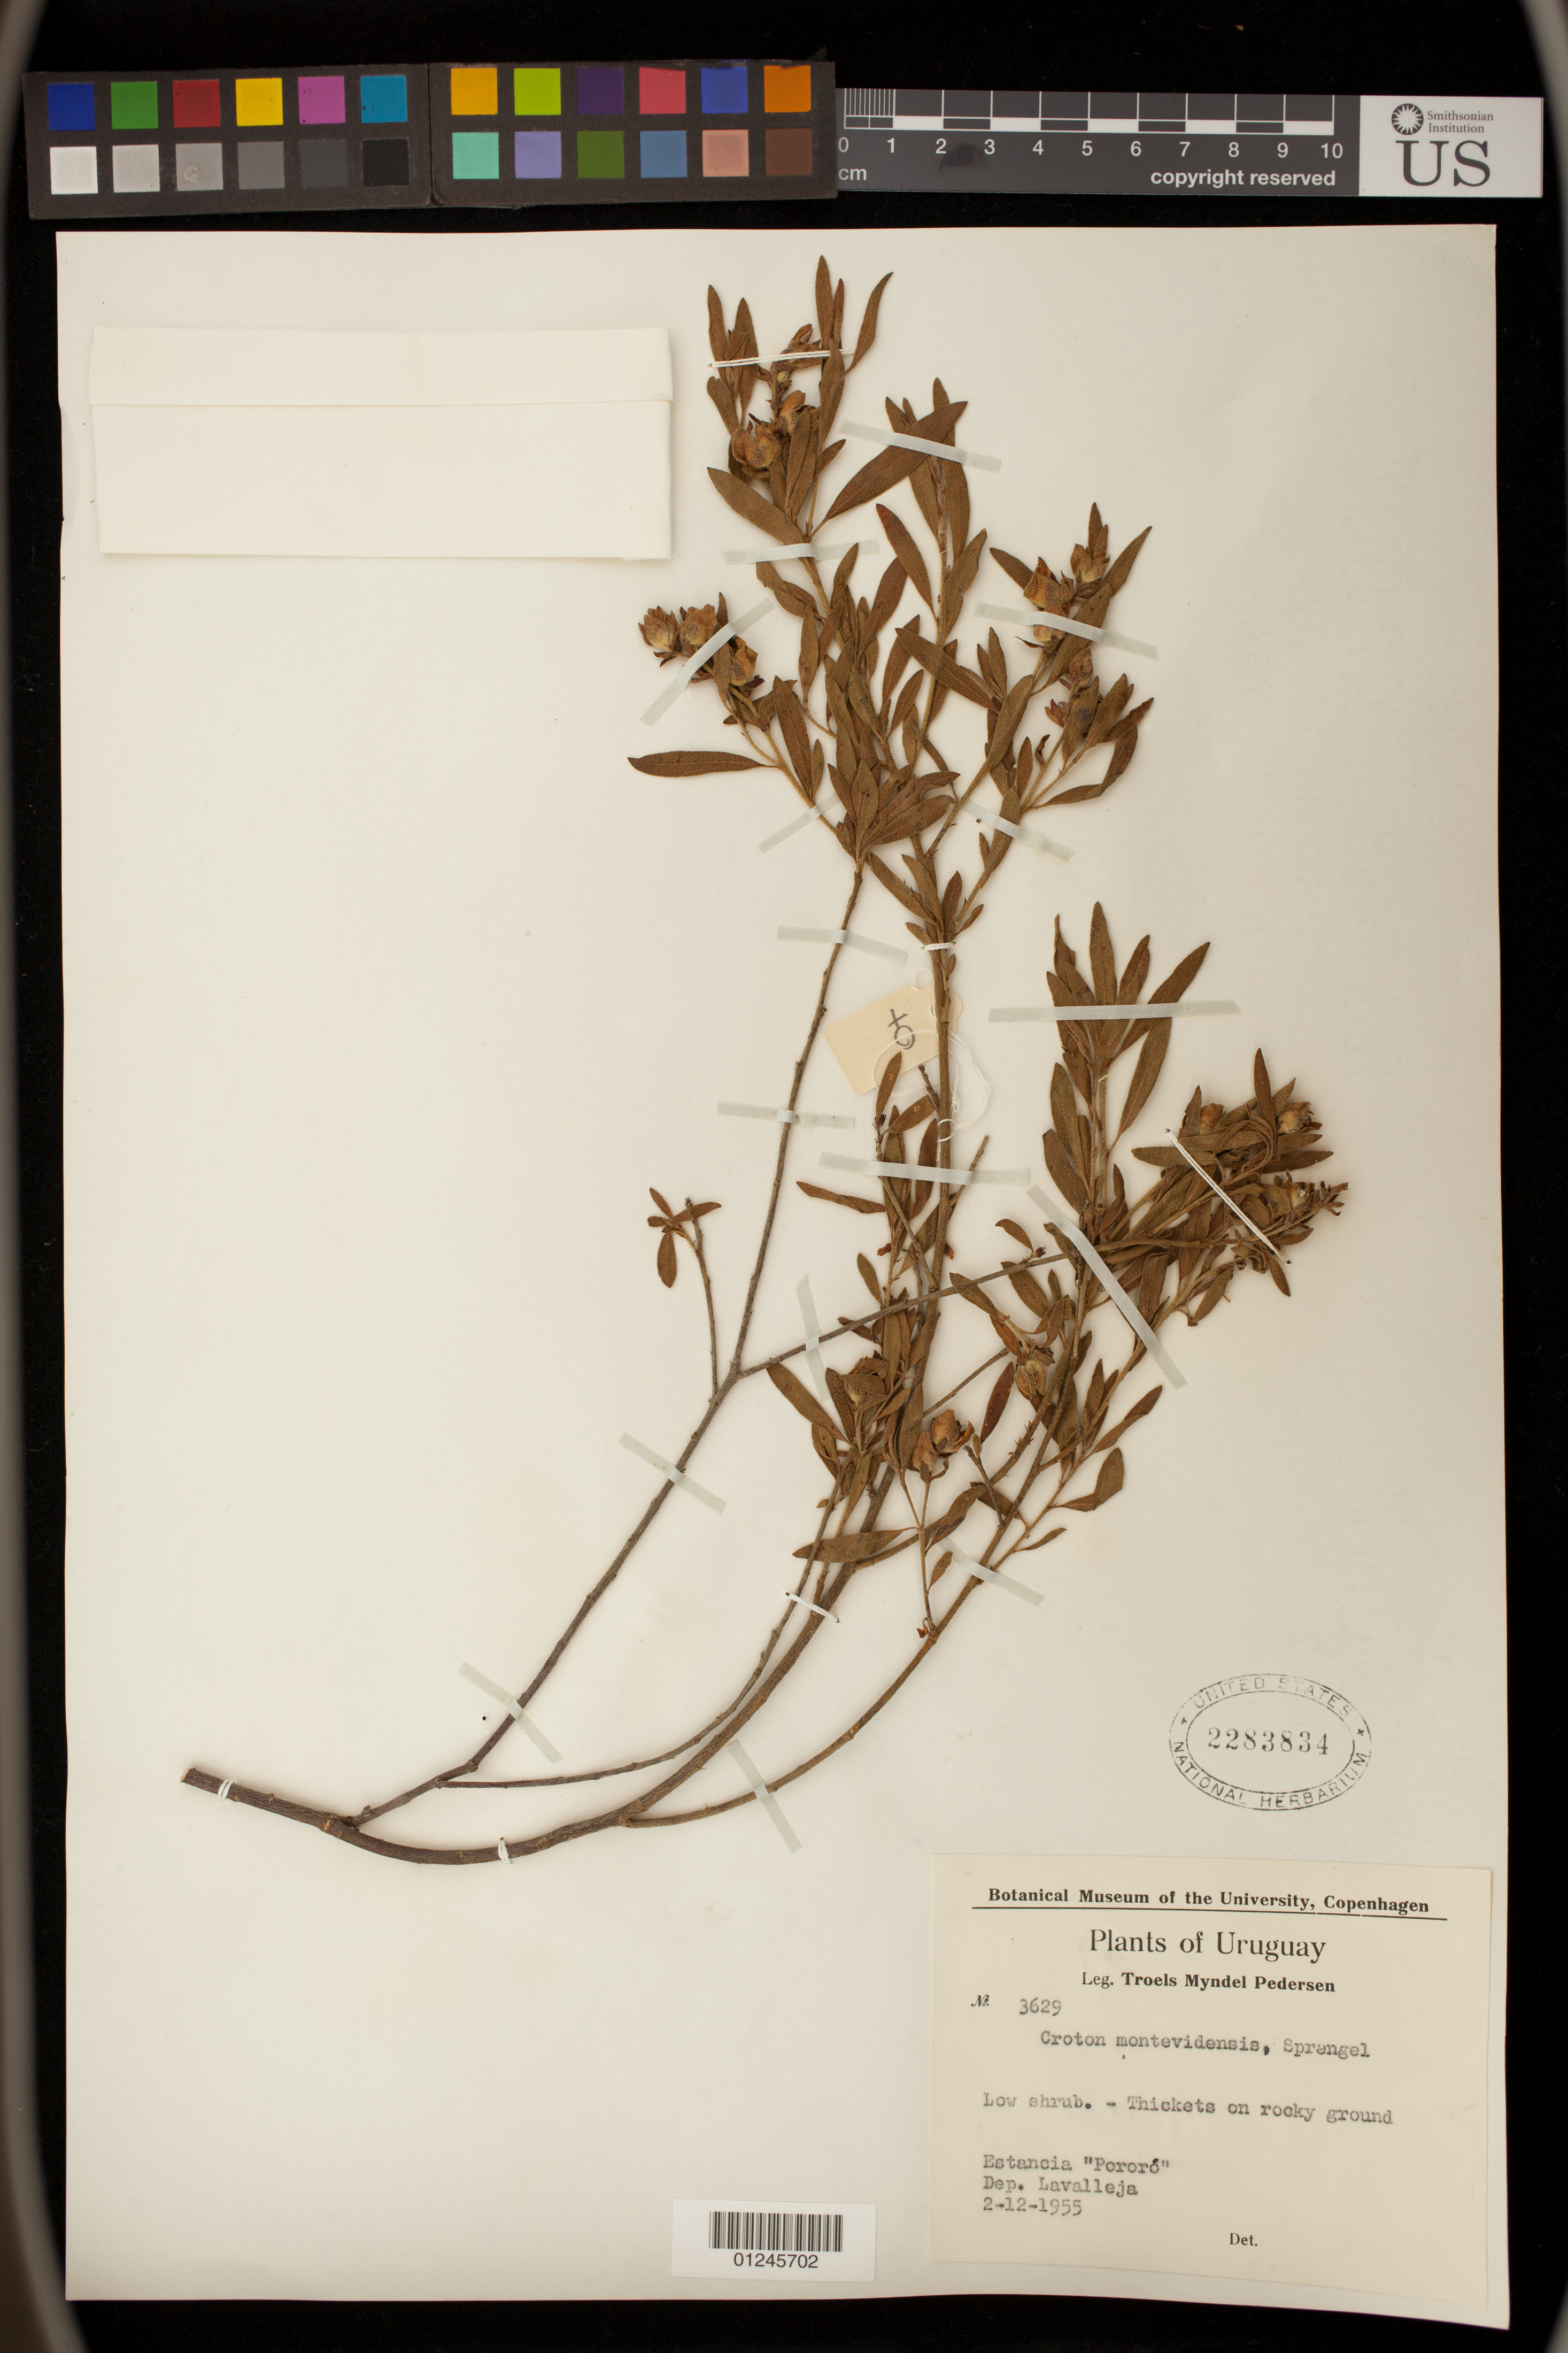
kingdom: Plantae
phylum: Tracheophyta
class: Magnoliopsida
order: Malpighiales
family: Euphorbiaceae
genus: Croton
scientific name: Croton montevidensis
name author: Spreng.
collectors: T. M. Pedersen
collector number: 3629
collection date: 1955-12-02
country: Uruguay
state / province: Lavalleja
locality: Estancia "Pororó"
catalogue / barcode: US 2283834